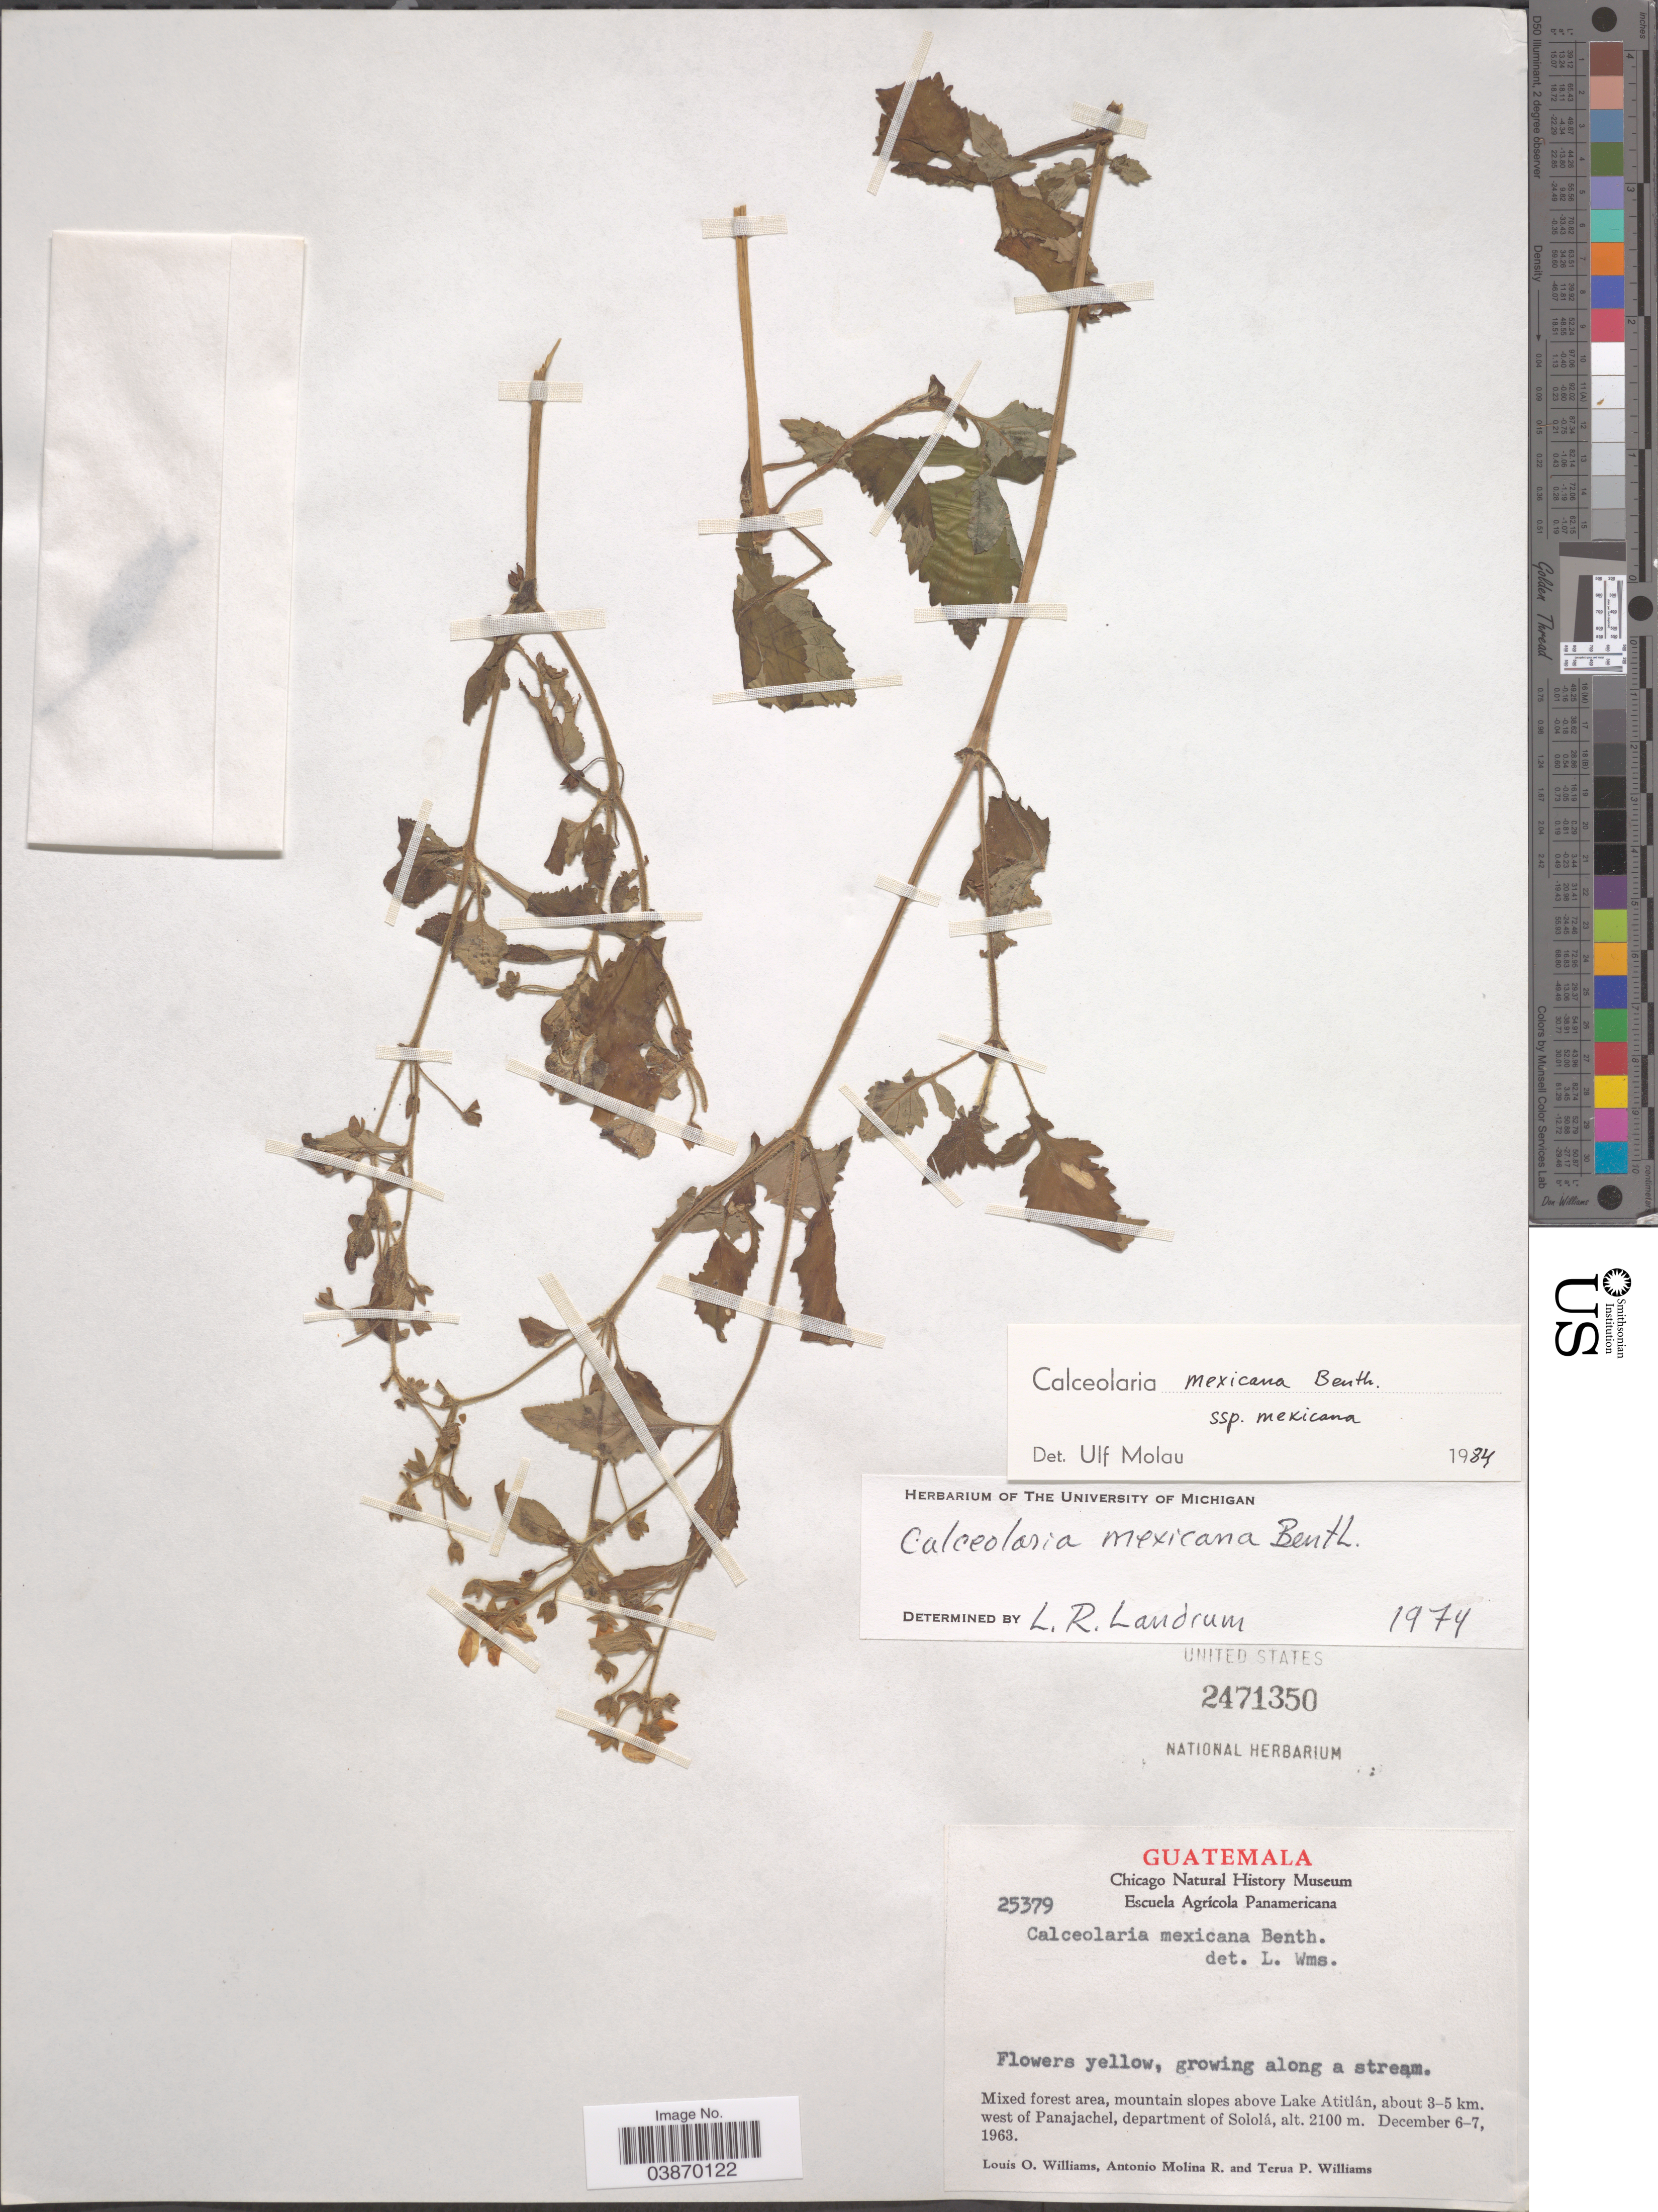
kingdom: Plantae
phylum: Tracheophyta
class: Magnoliopsida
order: Lamiales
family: Calceolariaceae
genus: Calceolaria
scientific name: Calceolaria mexicana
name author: Benth.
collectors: L. O. Williams, A. Molina R. & T. Williams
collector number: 25379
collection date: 1963-12-06/1963-12-07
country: Guatemala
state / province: Solola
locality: Mixed forest area, mountain slopes above Lake Atitlán, about 3-5 km. west of Panajachel, department of Sololá.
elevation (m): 2100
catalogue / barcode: US 2471350